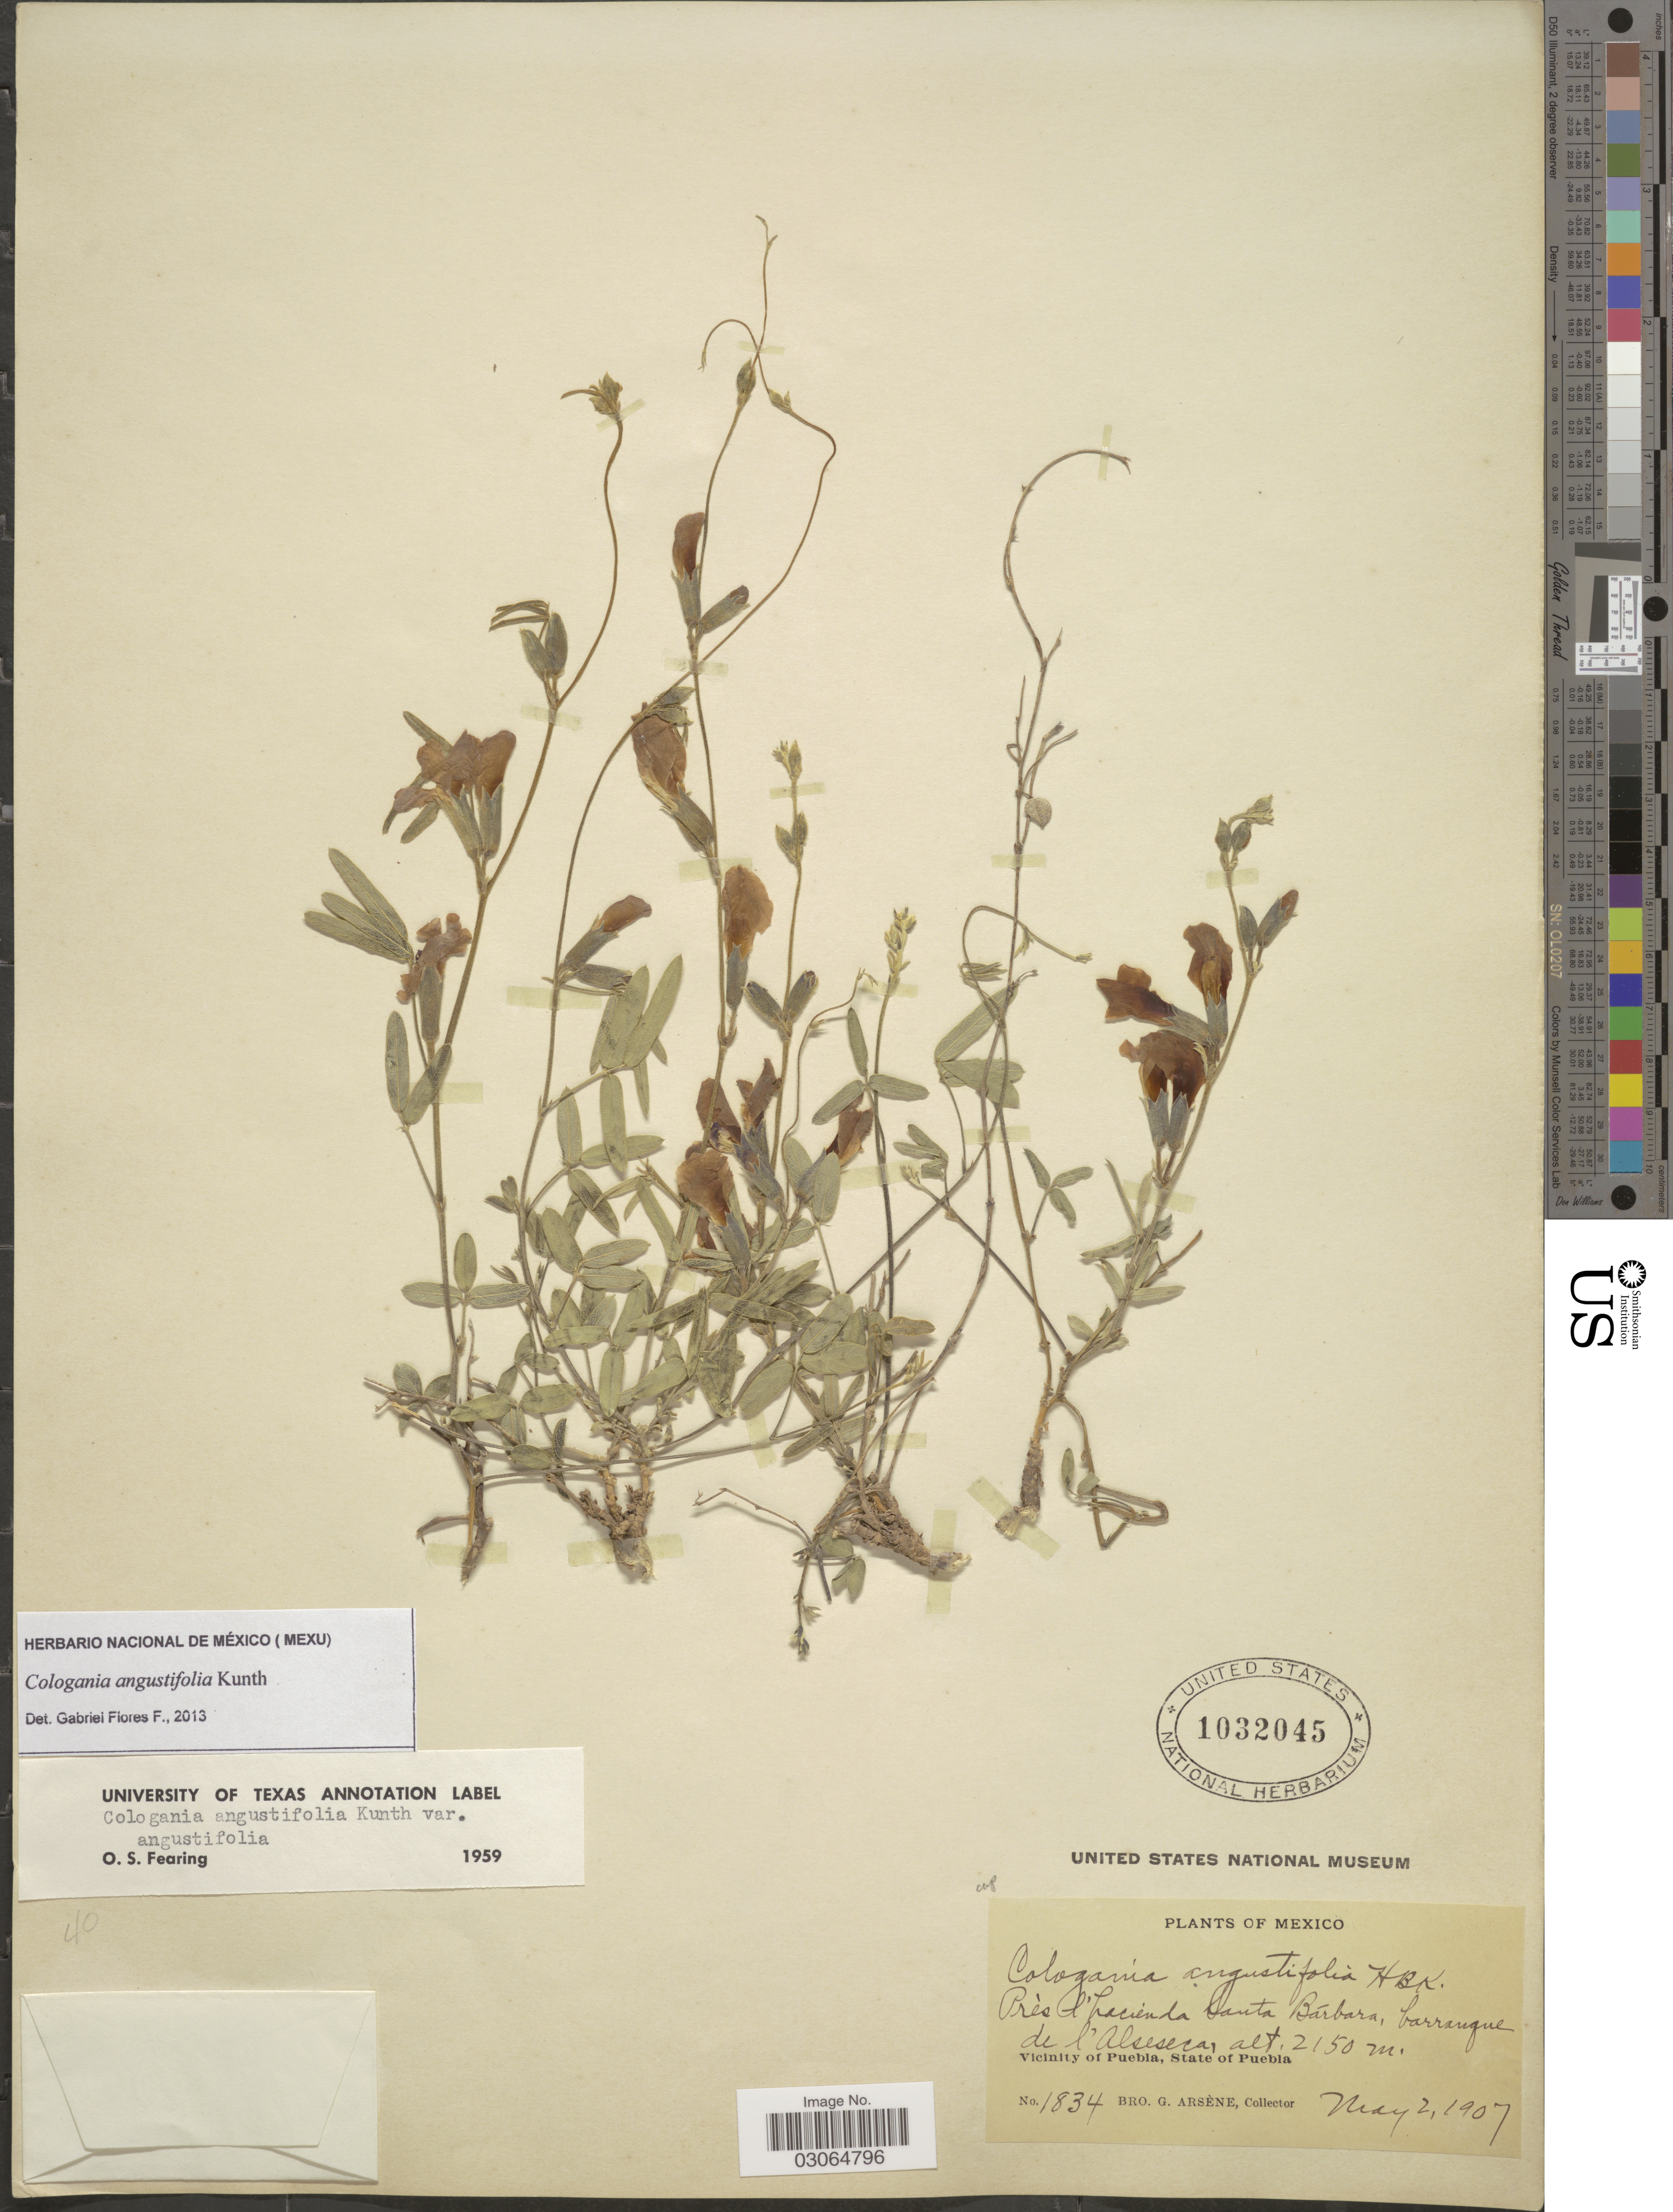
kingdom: Plantae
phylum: Tracheophyta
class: Magnoliopsida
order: Fabales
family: Fabaceae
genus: Cologania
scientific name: Cologania angustifolia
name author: Kunth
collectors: Bro. G. Arsène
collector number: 1834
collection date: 1907-05-02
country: Mexico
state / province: Puebla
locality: Près l'hacienda Santa Bárbara, barranque de l'Alseseca. Vicinity of Puebla.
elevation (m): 2150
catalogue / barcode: US 1032045